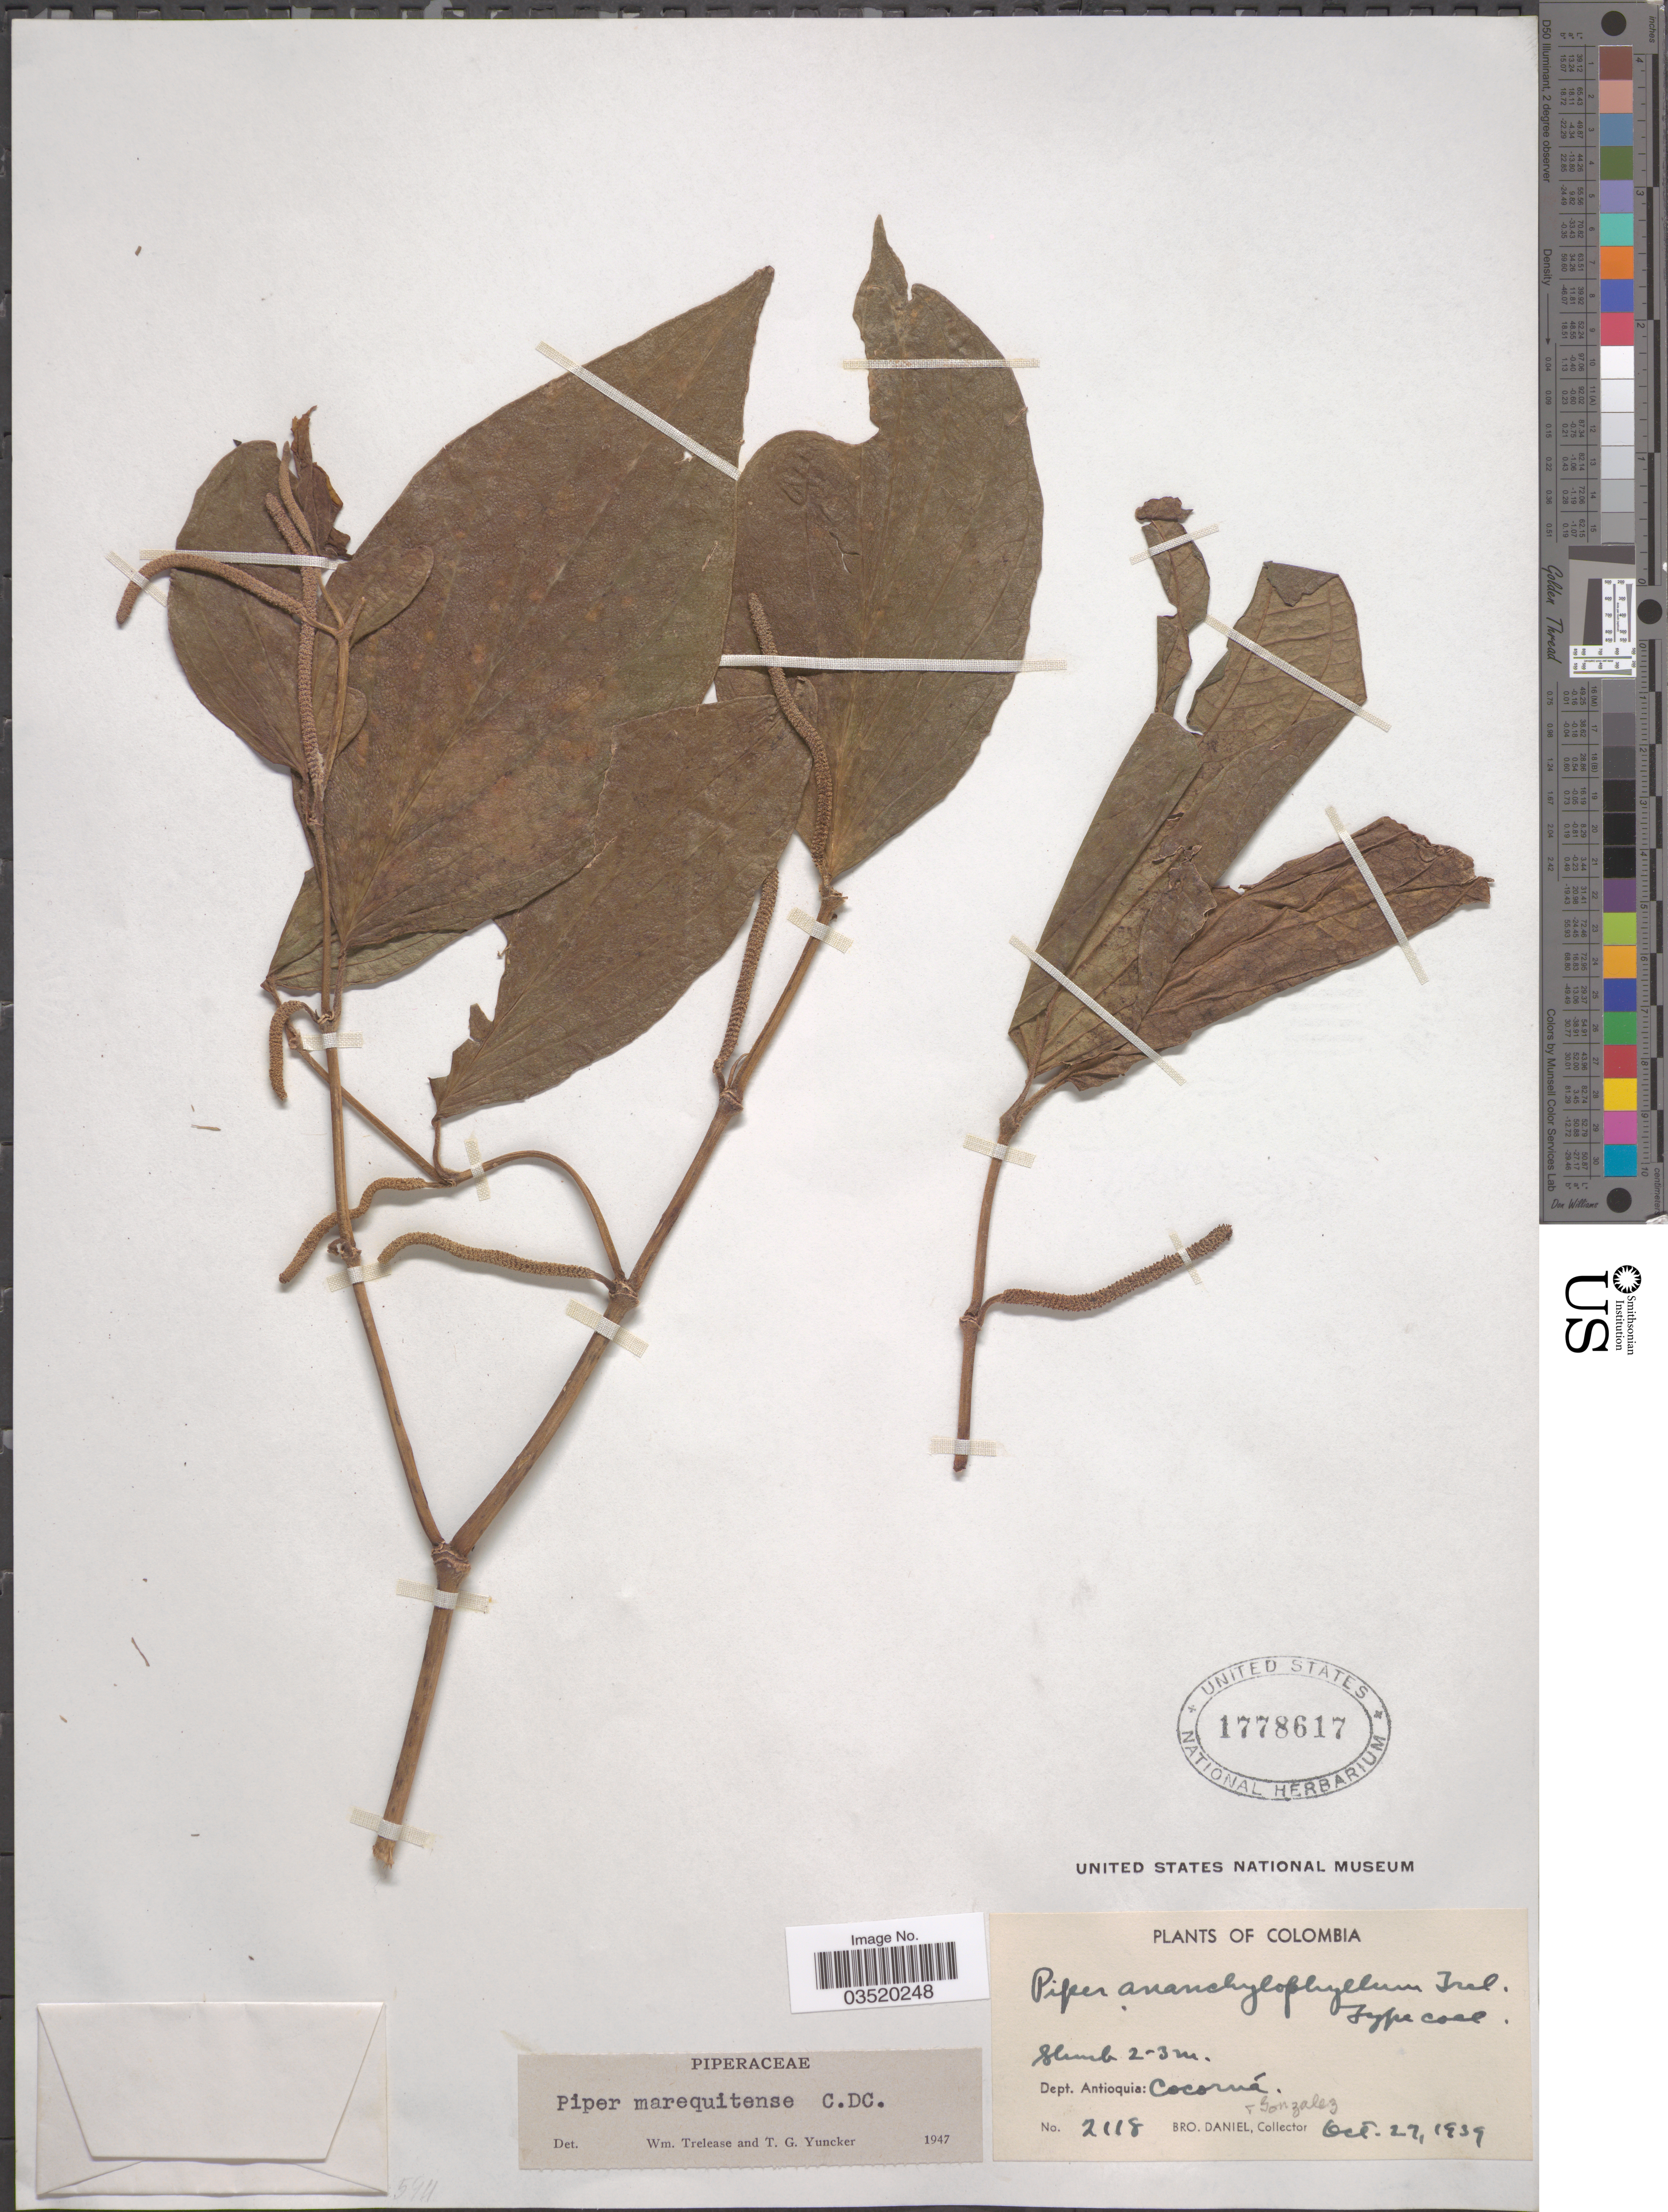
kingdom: Plantae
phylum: Tracheophyta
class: Magnoliopsida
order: Piperales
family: Piperaceae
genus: Piper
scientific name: Piper marequitense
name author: C. DC.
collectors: Bro. Daniel & -. Gonzalez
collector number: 2118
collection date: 1939-10-27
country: Colombia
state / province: Antioquia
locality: Dept. Antioquia: Cocorna.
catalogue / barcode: US 1778617